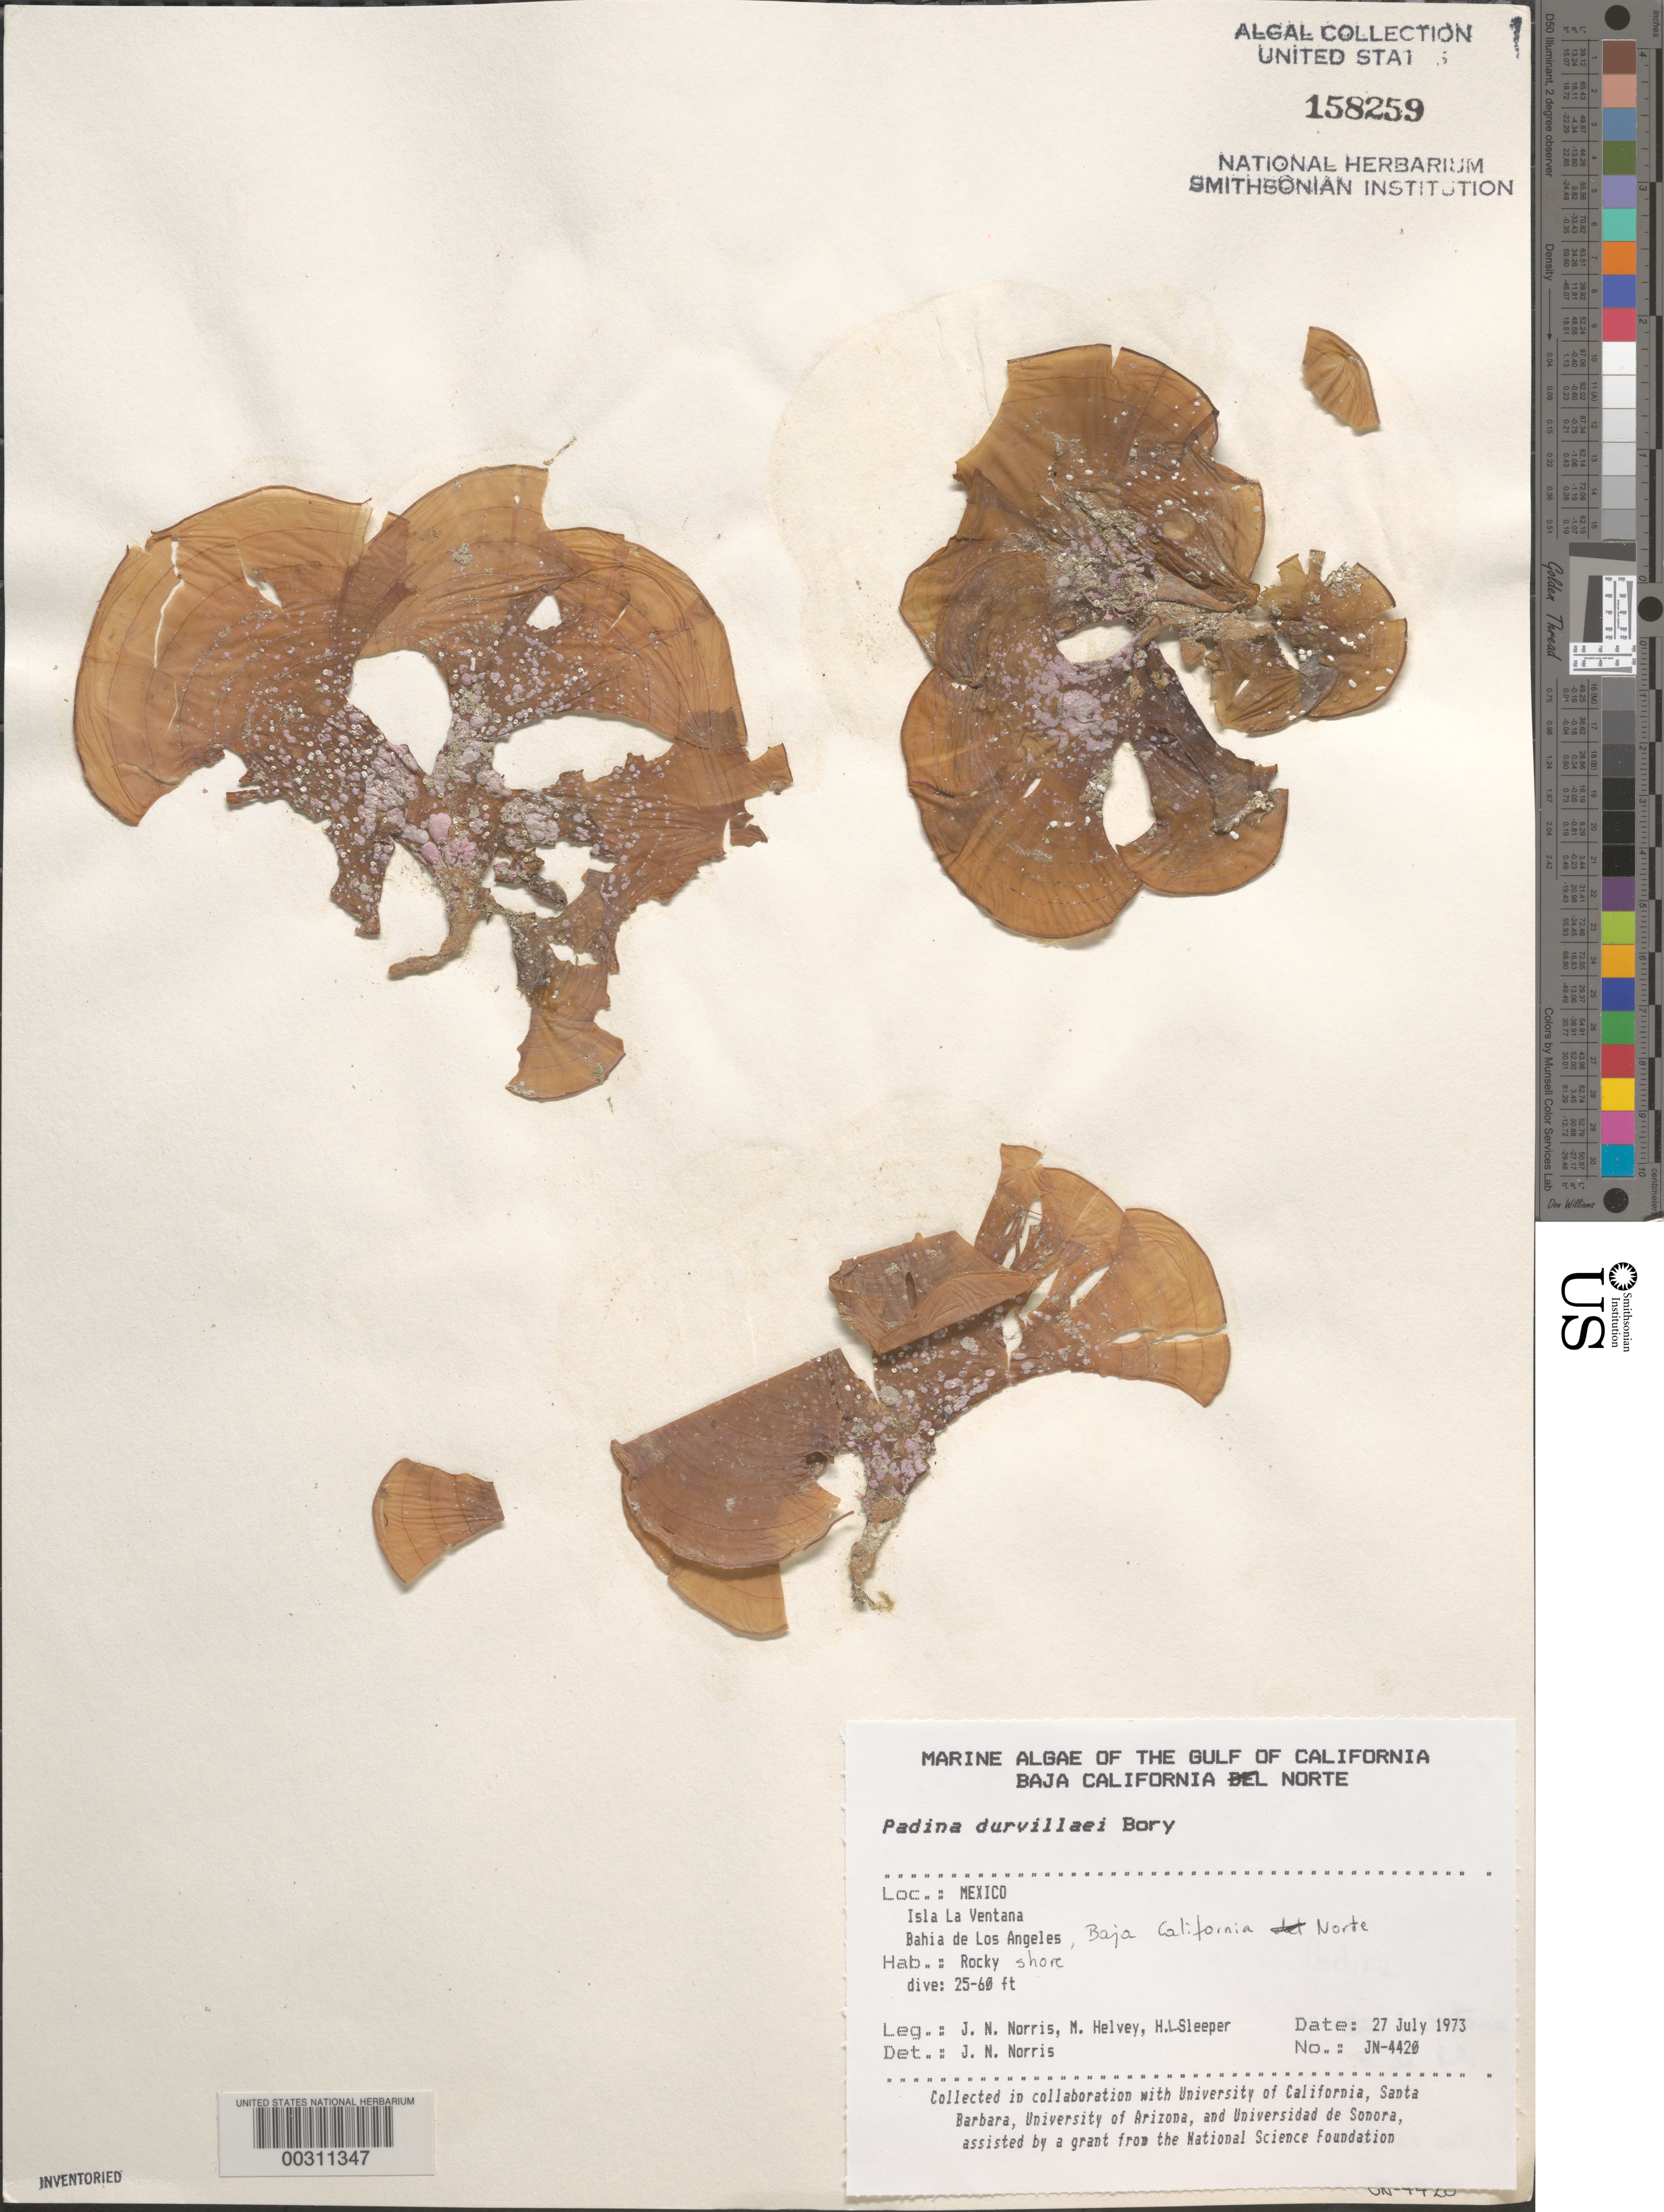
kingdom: Chromista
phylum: Ochrophyta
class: Phaeophyceae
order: Dictyotales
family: Dictyotaceae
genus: Padina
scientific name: Padina durvillaei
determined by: Norris, James N.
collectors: J. N. Norris, M. Helvey & H. Sleeper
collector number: JN-4420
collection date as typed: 27 Jul 1973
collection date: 1973-07-27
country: Mexico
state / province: Baja California Norte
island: Isla la Ventana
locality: Bahia de Los Angeles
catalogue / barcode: US 158259